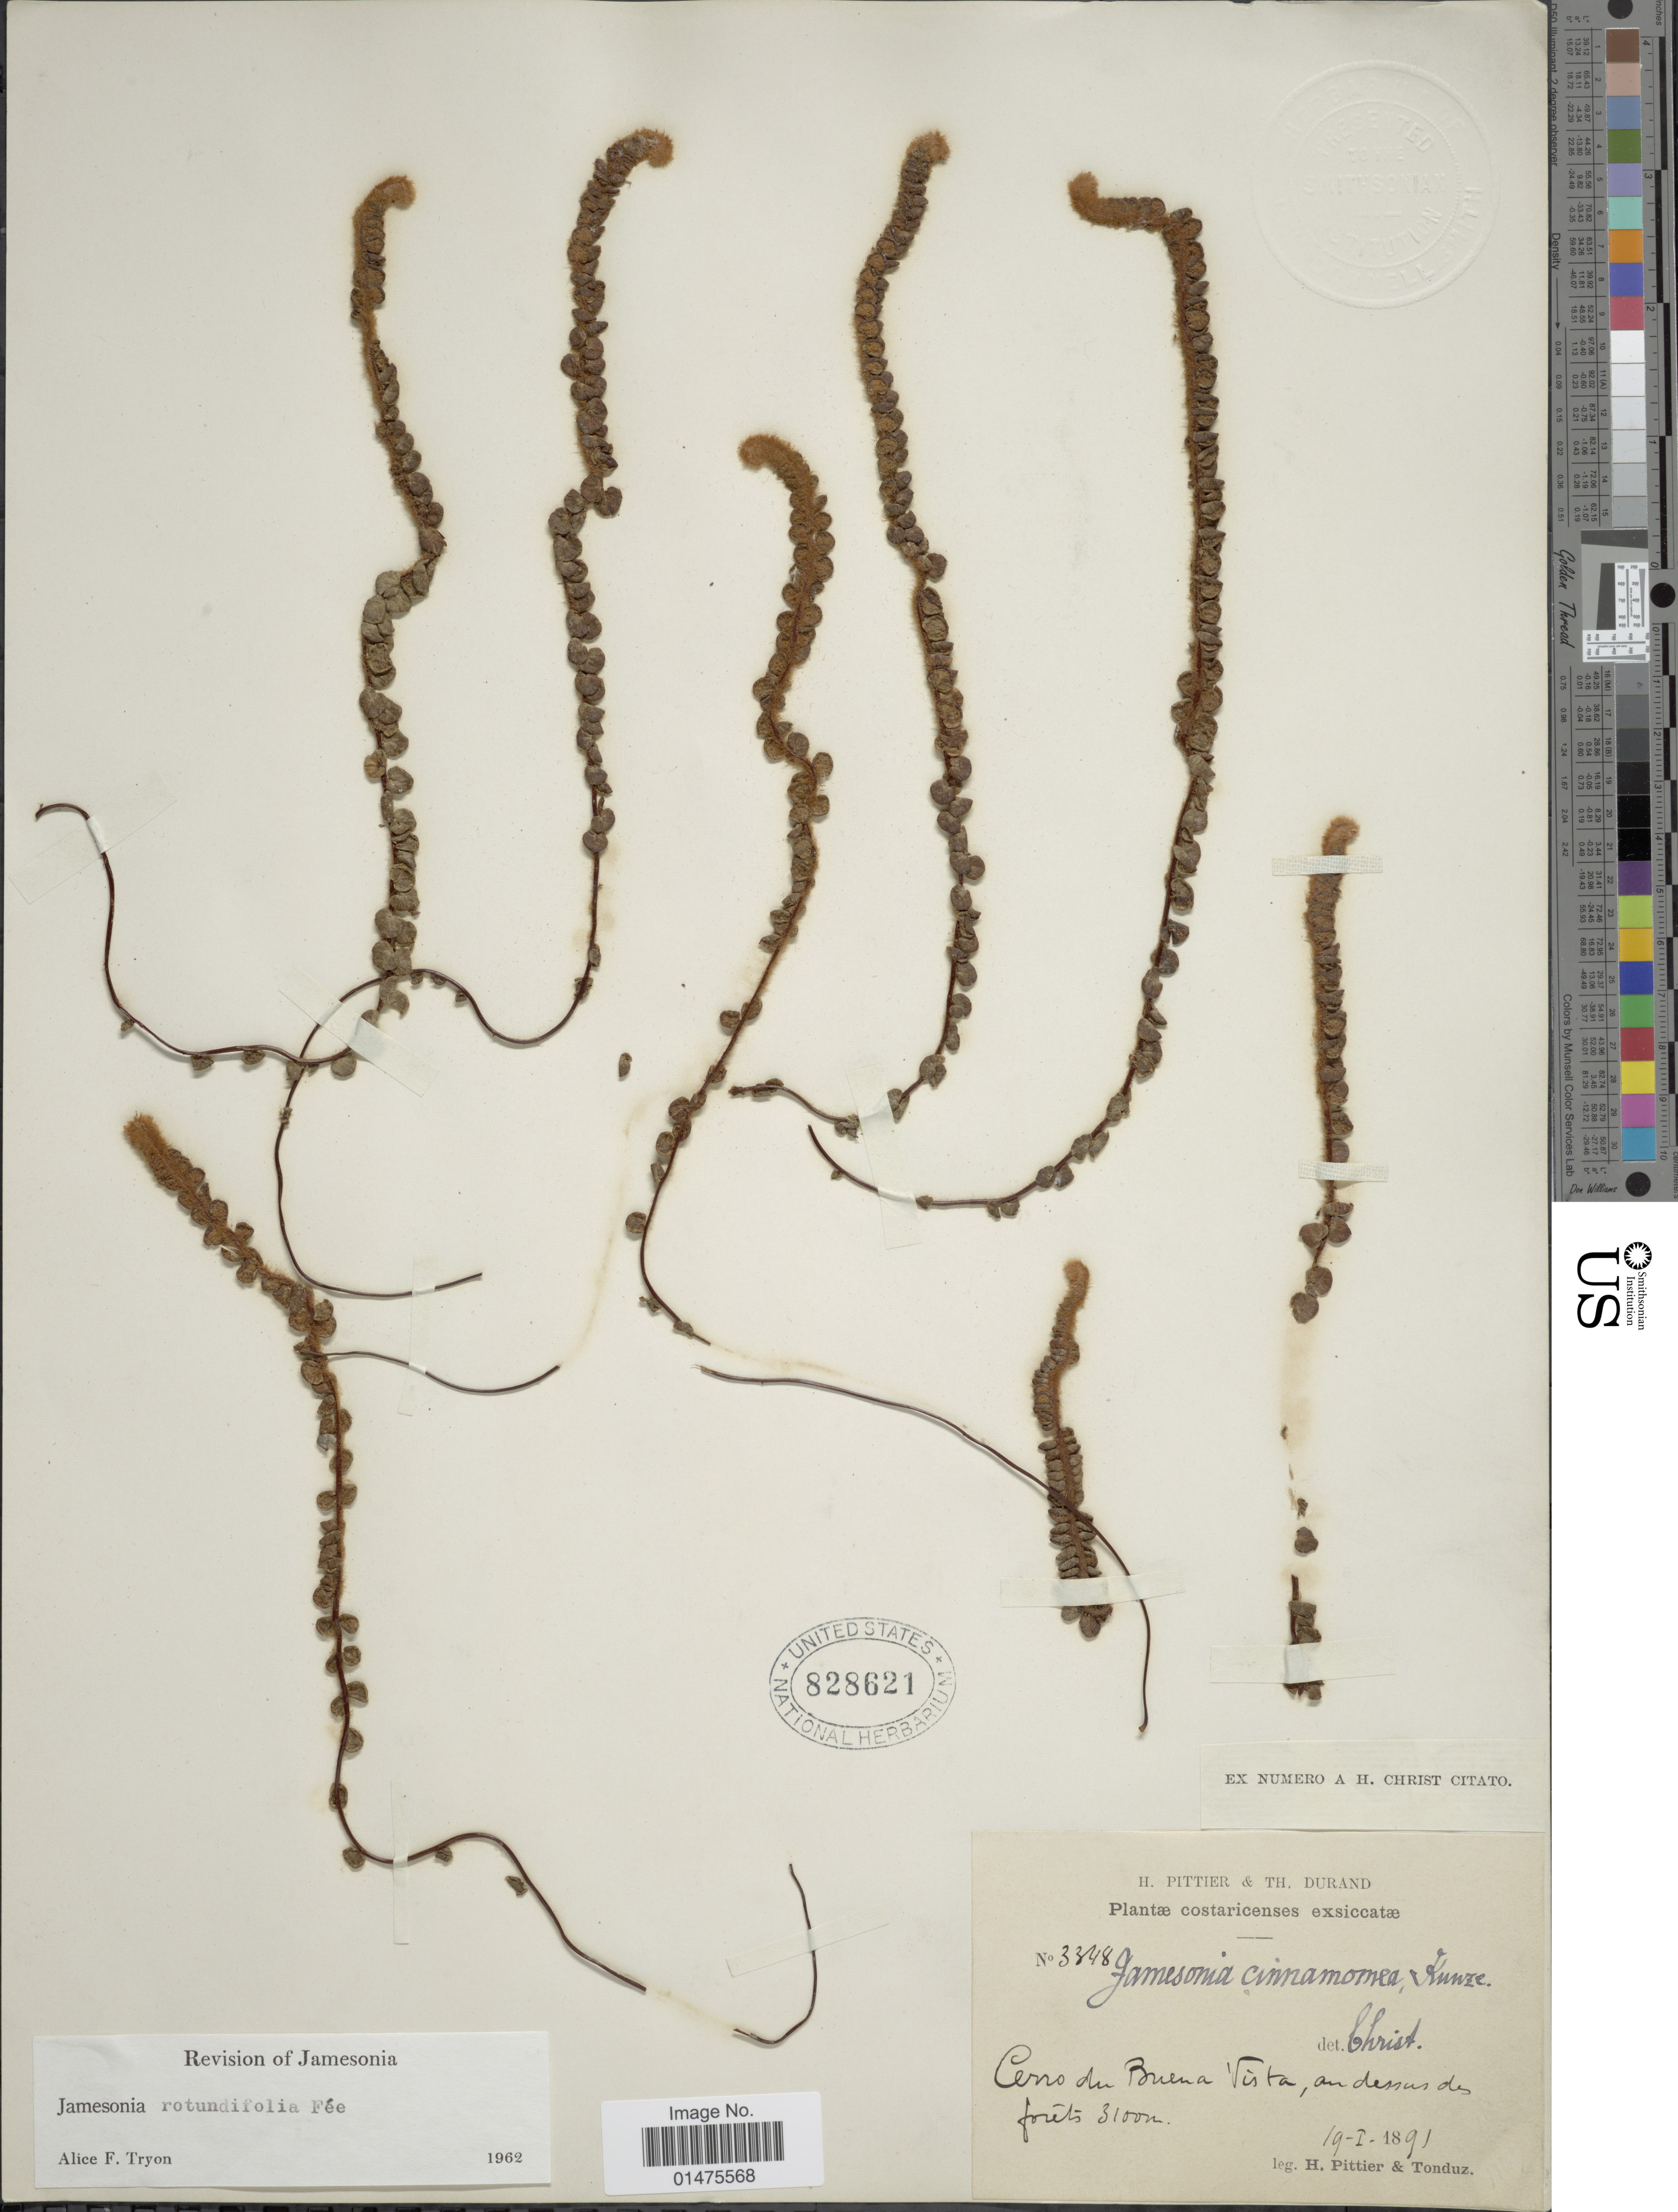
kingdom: Plantae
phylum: Tracheophyta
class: Polypodiopsida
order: Polypodiales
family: Pteridaceae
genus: Jamesonia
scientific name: Jamesonia rotundifolia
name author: Fée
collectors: H. F. Pittier & A. Tonduz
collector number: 3348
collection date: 1891-01-19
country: Costa Rica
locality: Cerro du Buena Vista, an dessus de forets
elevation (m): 3100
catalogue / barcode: US 828621